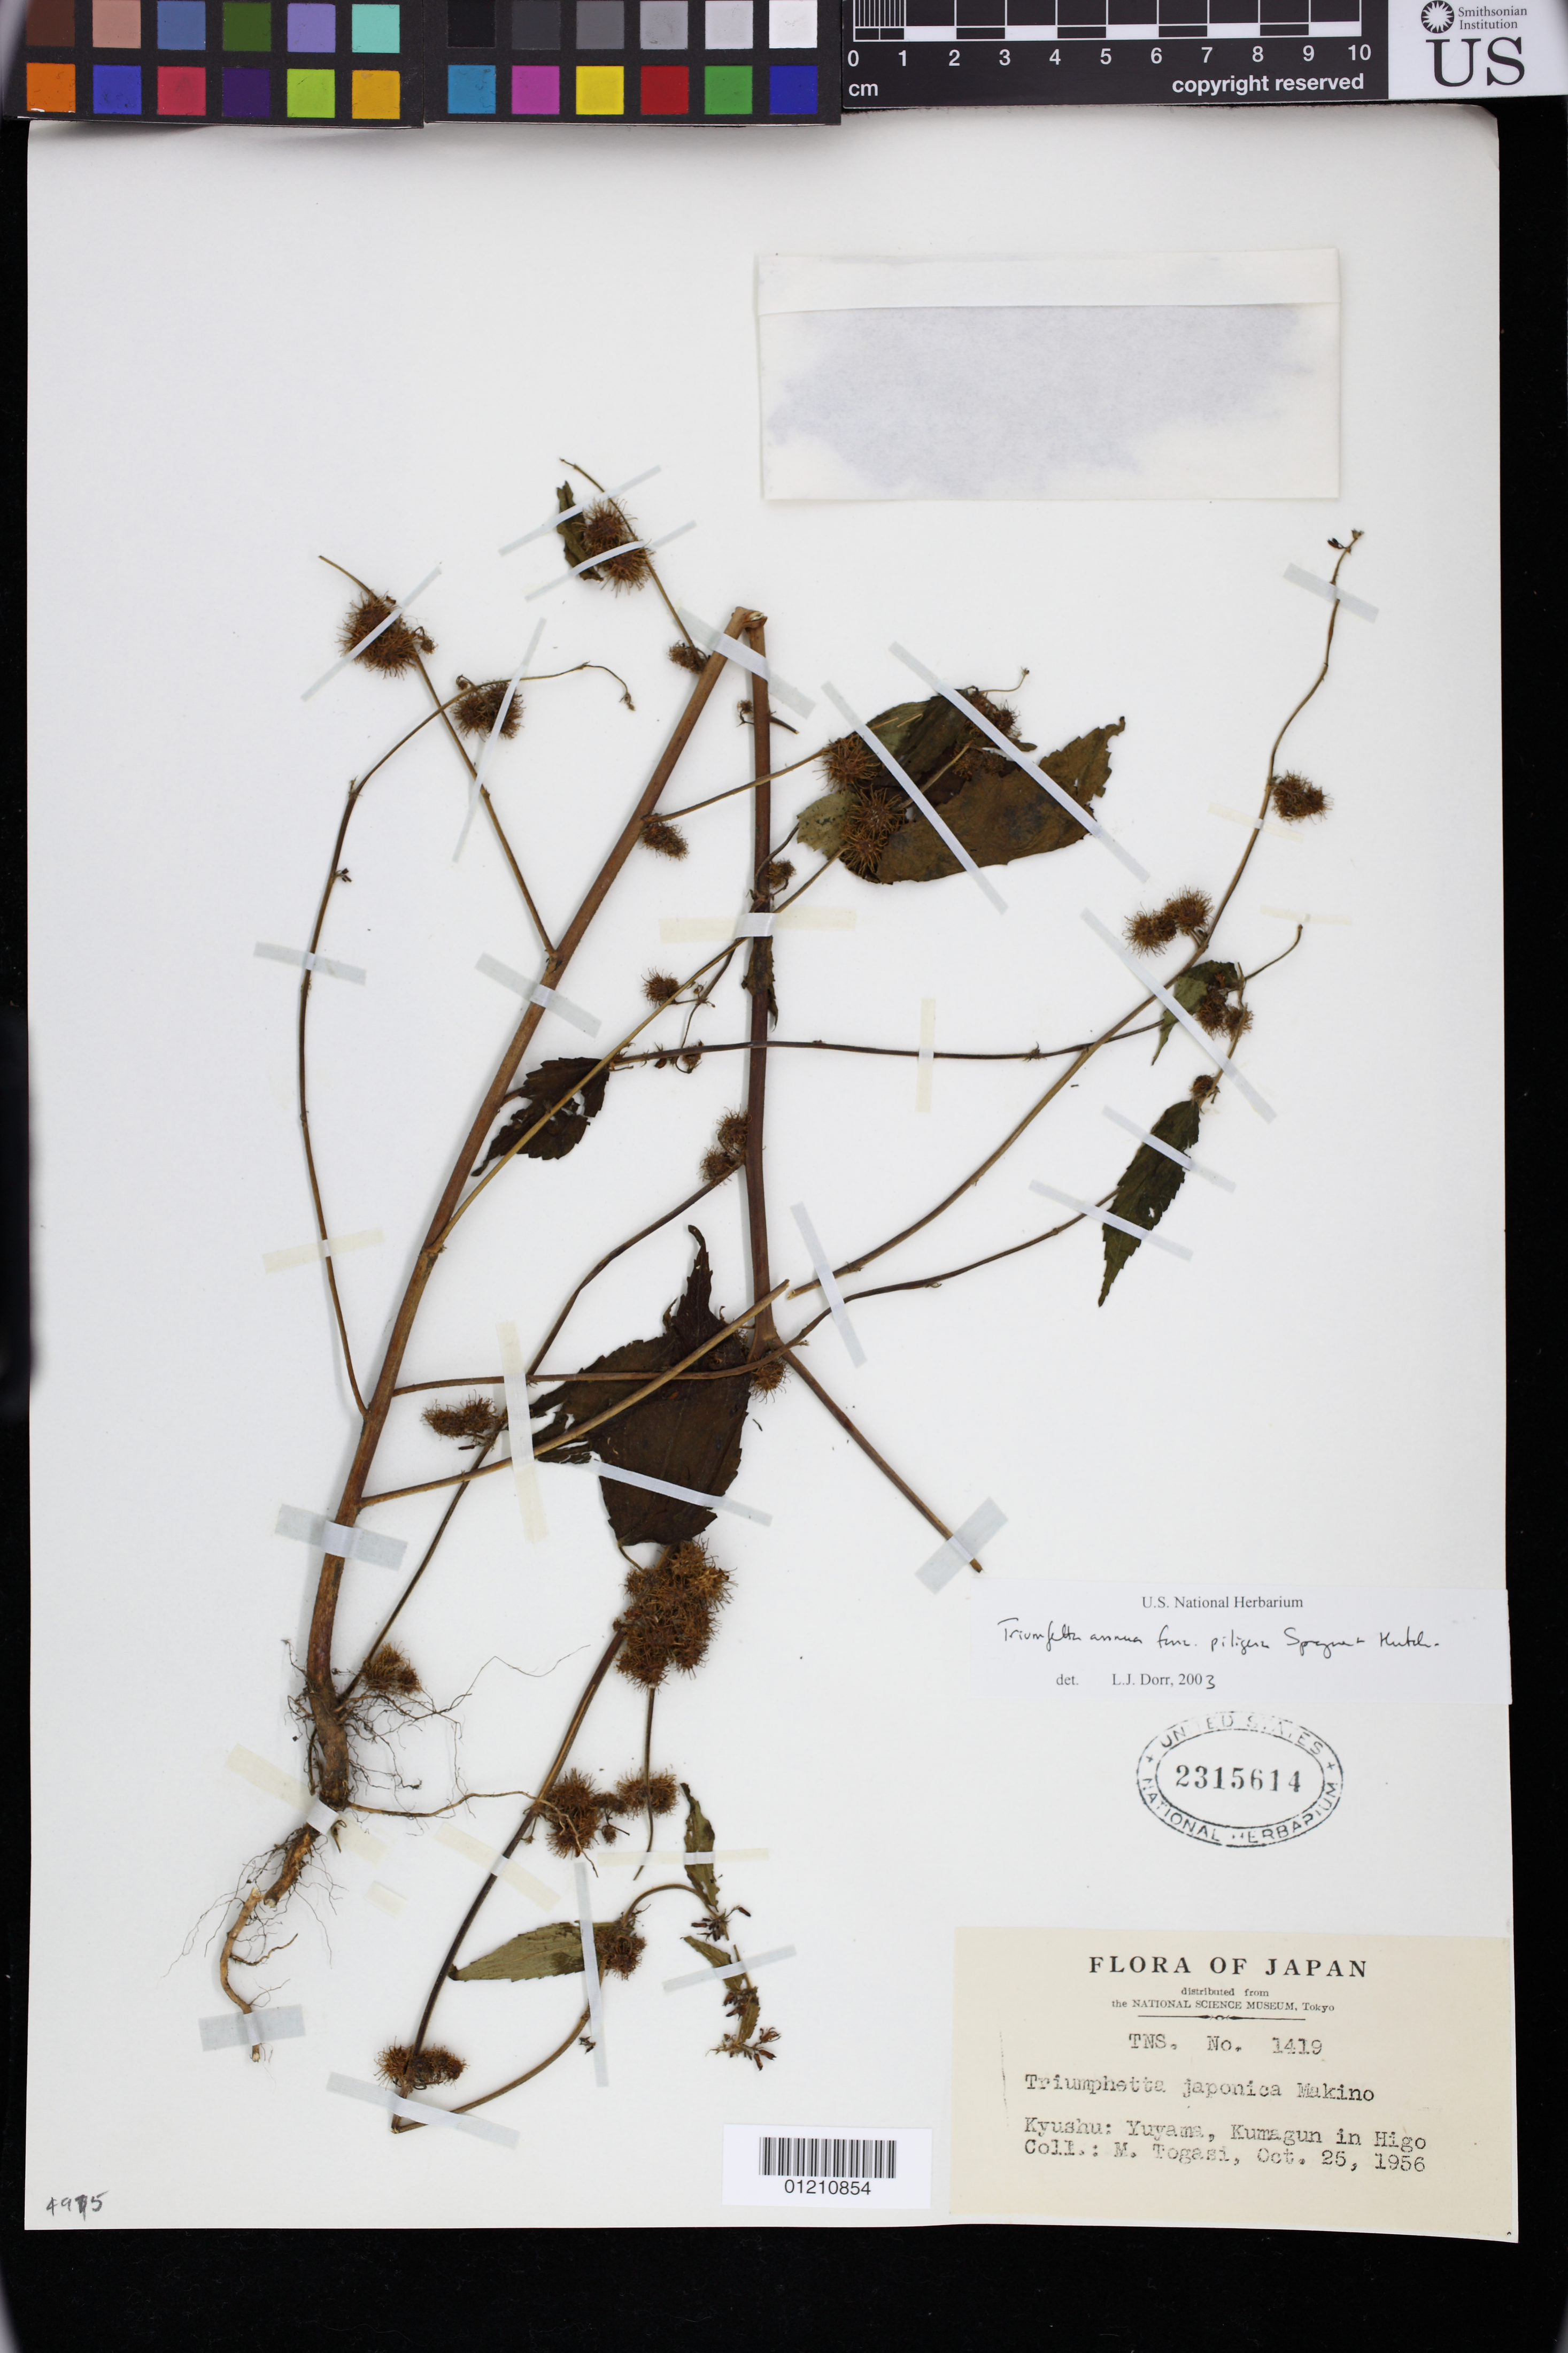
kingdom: Plantae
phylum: Tracheophyta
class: Magnoliopsida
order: Malvales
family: Malvaceae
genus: Triumfetta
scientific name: Triumfetta annua f. piligera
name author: Sprague & Hutch.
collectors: M. Togasi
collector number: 1419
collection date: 1956-10-25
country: Japan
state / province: Kumamoto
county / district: (Kumagun)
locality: Kyushu: Yuyama, Kumagunin Higo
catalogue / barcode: US 2315614